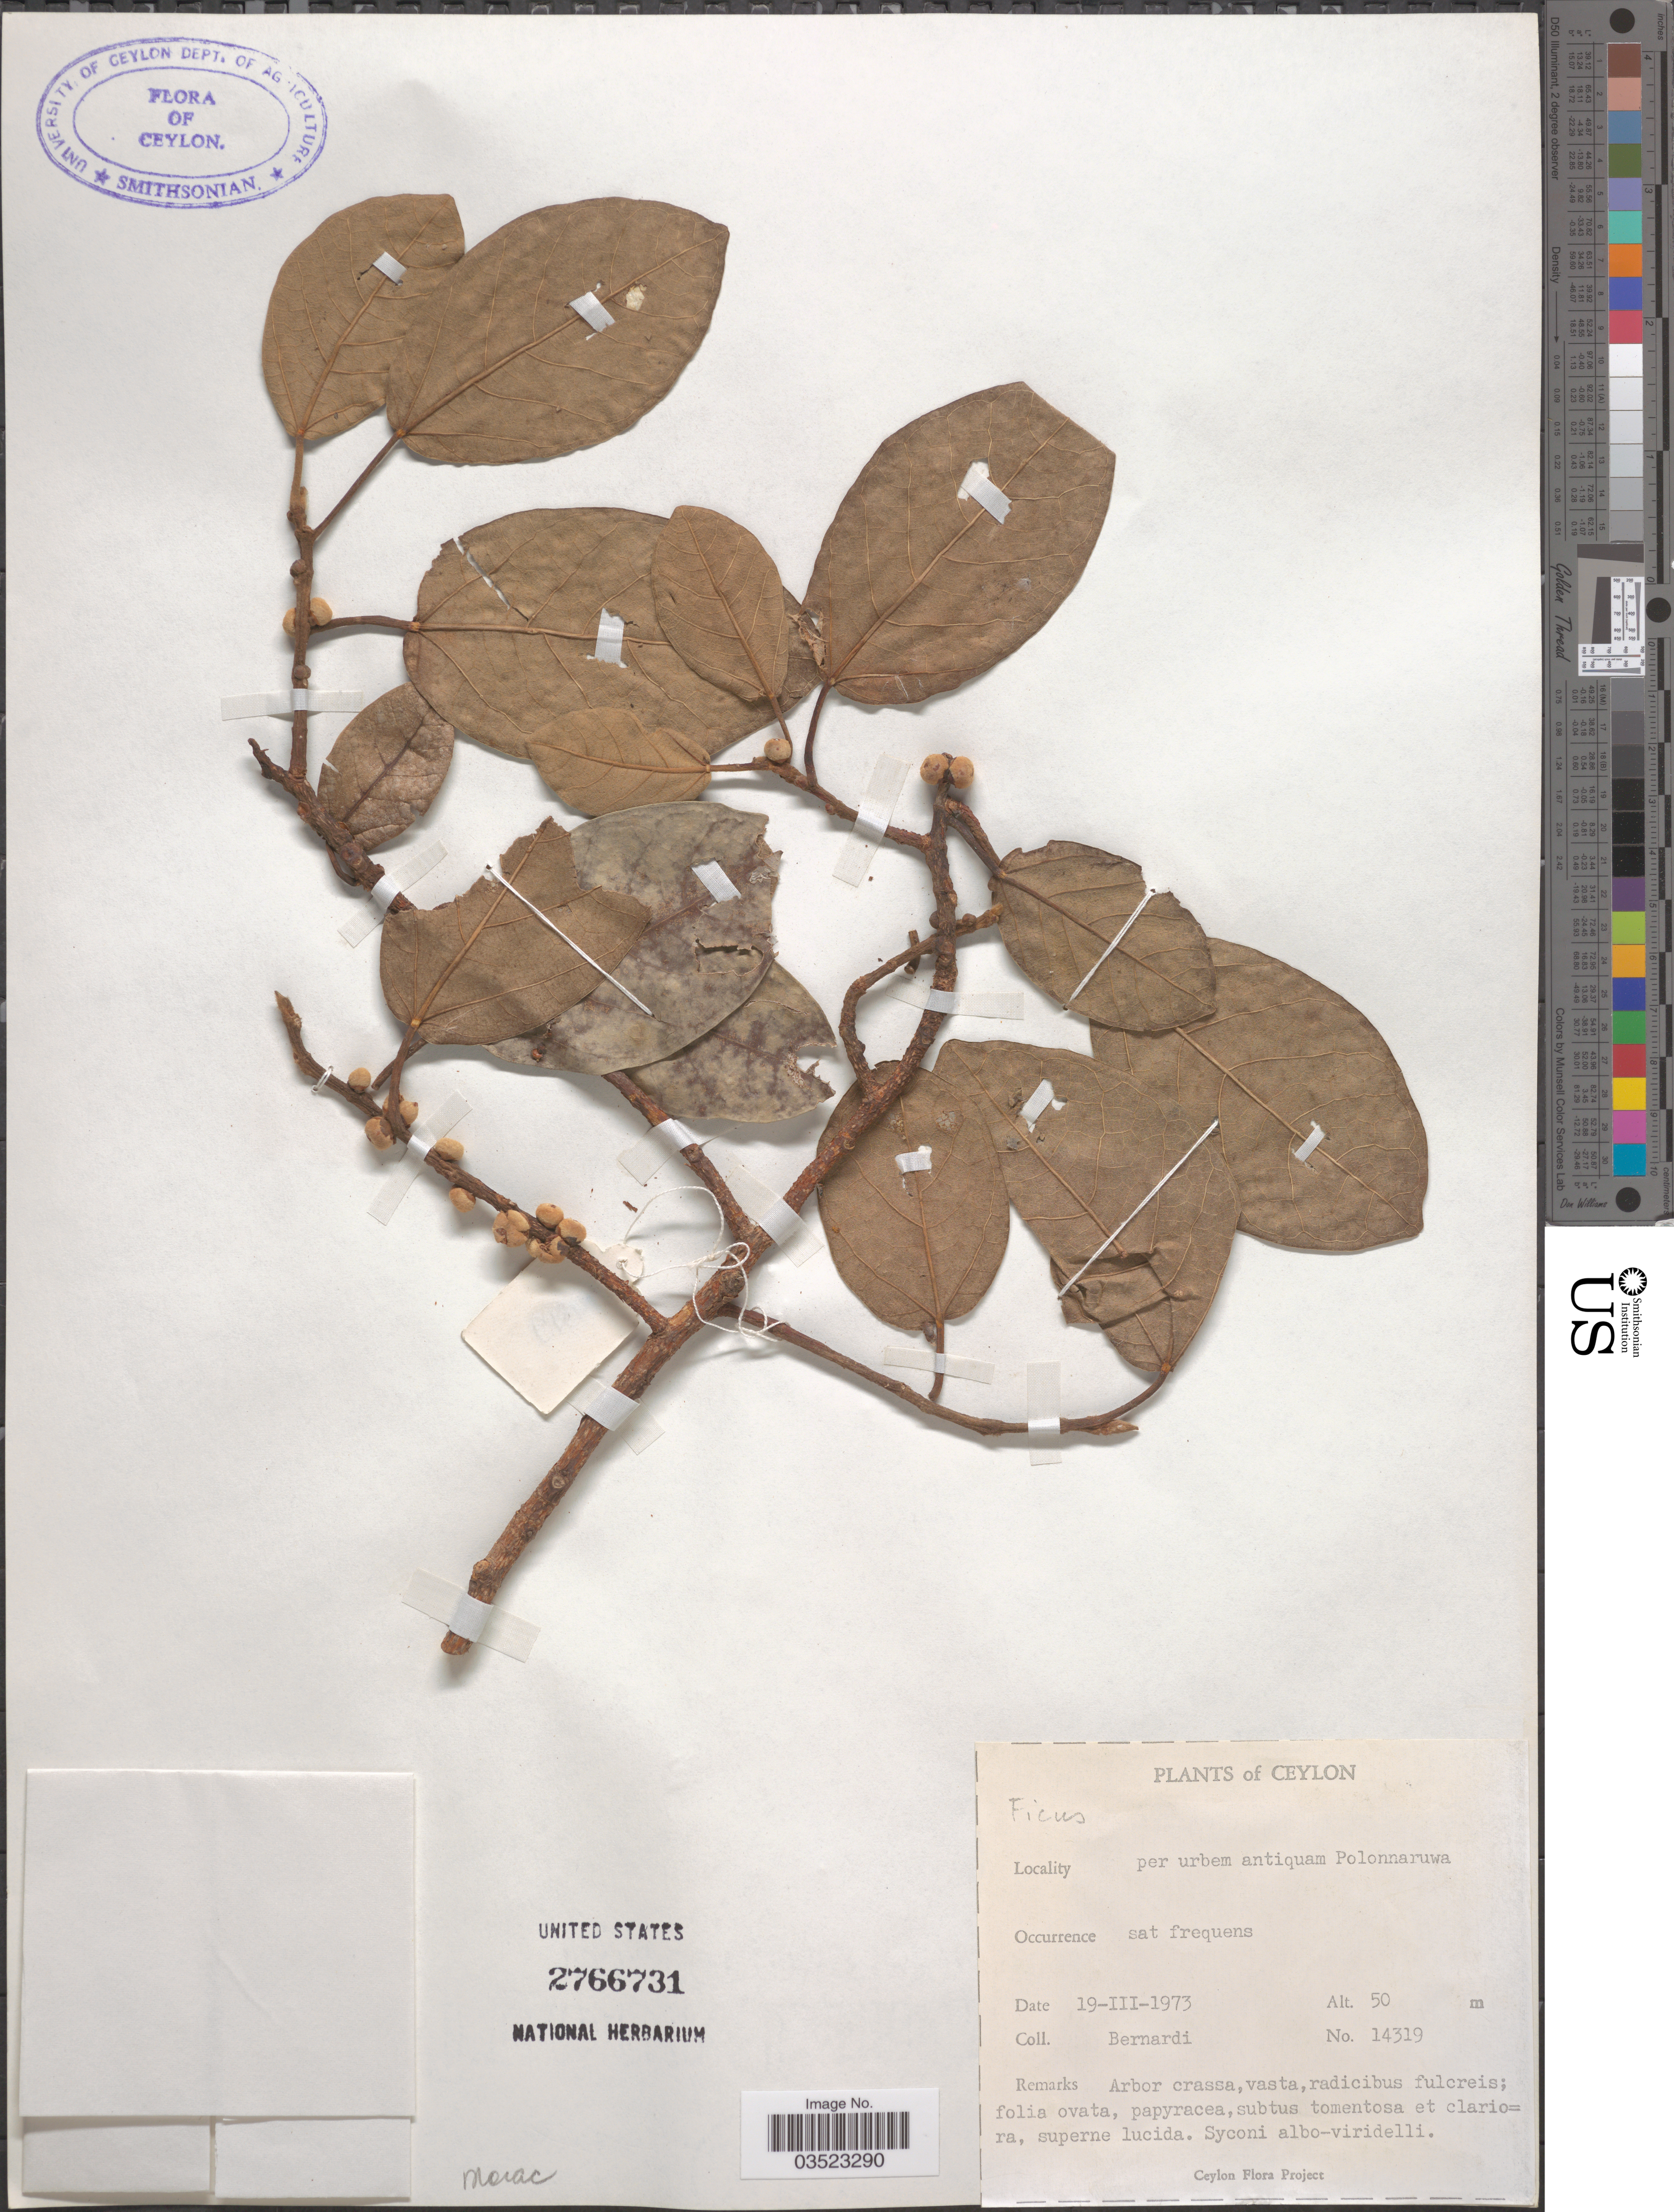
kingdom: Plantae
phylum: Tracheophyta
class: Magnoliopsida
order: Rosales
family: Moraceae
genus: Ficus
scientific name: Ficus sp.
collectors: Bernardi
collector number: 14319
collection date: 1973-03-19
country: Sri Lanka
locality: Ceylon. Per urbem antiquam Polonnaruwa.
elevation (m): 50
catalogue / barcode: US 2766731